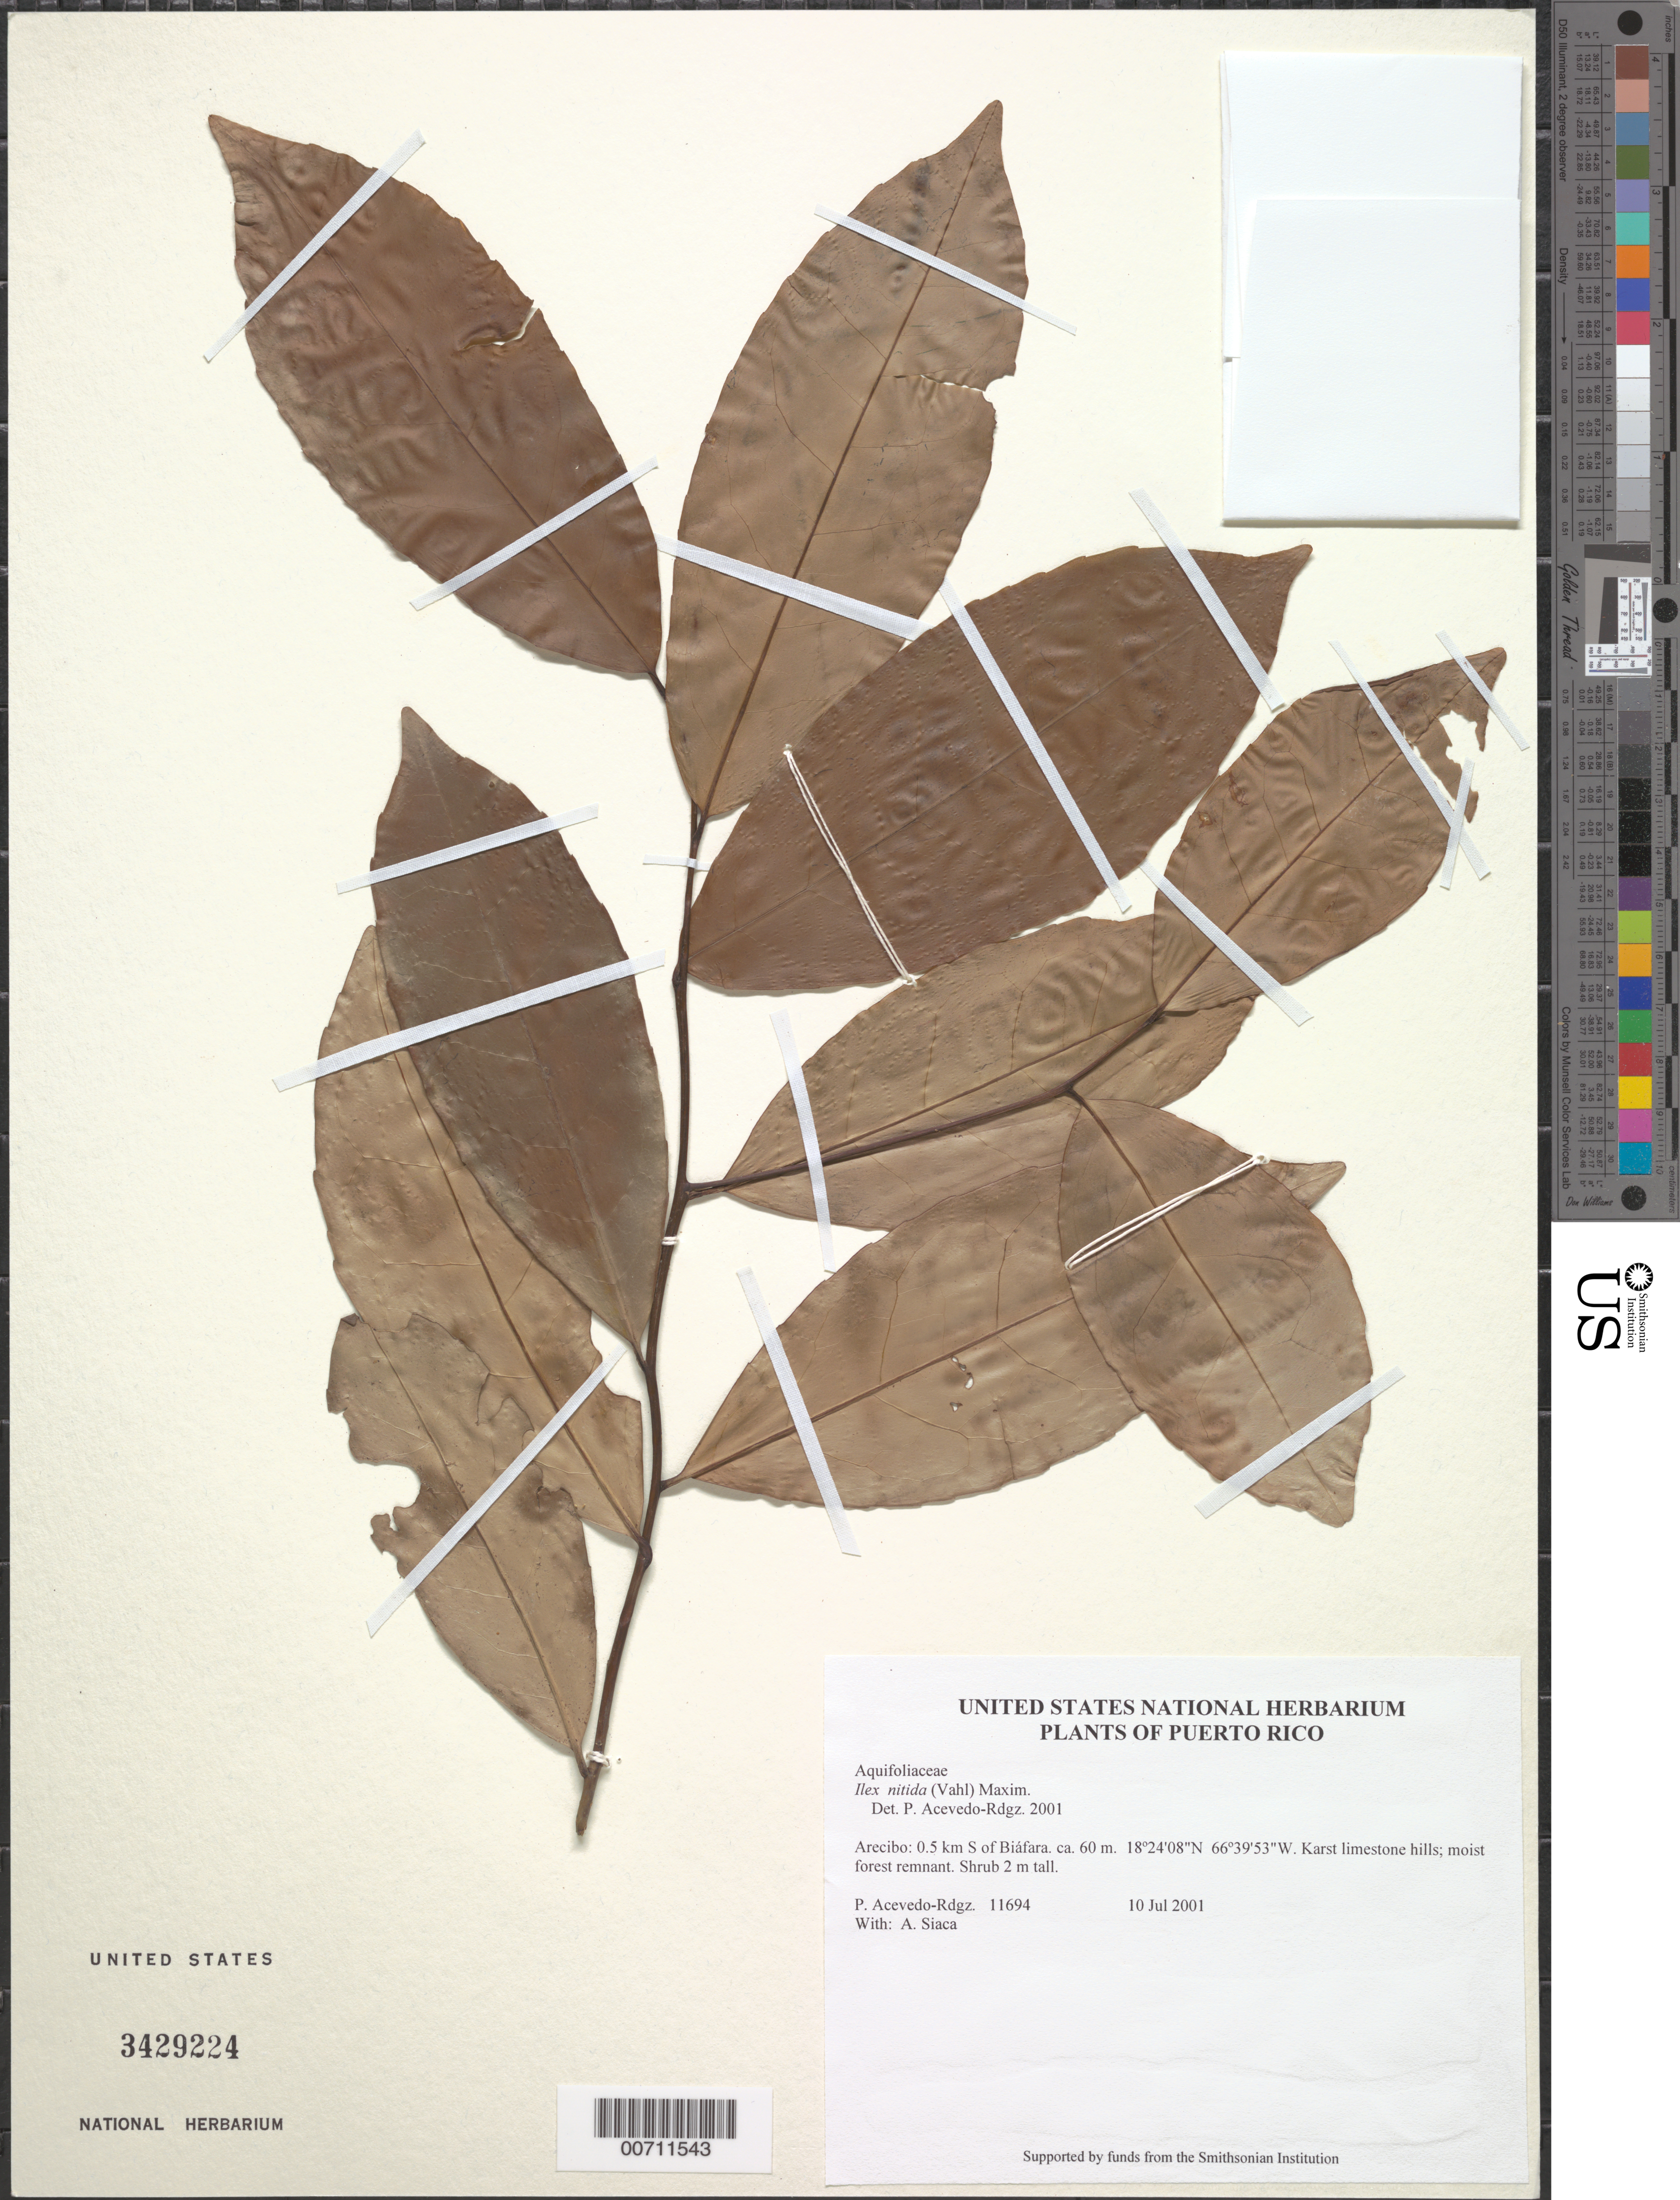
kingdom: Plantae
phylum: Tracheophyta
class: Magnoliopsida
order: Aquifoliales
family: Aquifoliaceae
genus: Ilex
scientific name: Ilex nitida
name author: (Vahl) Maxim.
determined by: Acevedo-Rodríguez, P., (BOT), Smithsonian Institution - National Museum of Natural History (UNITED STATES)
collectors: P. Acevedo-Rodr. & A. Siaca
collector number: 11694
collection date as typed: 10 Jul 2001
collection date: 2001-07-10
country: Puerto Rico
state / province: Arecibo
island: Puerto Rico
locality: Arecibo: 0.5 km S of Biáfara.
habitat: Karst limestone hills; moist forest remnant.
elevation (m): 60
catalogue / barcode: US 3429224